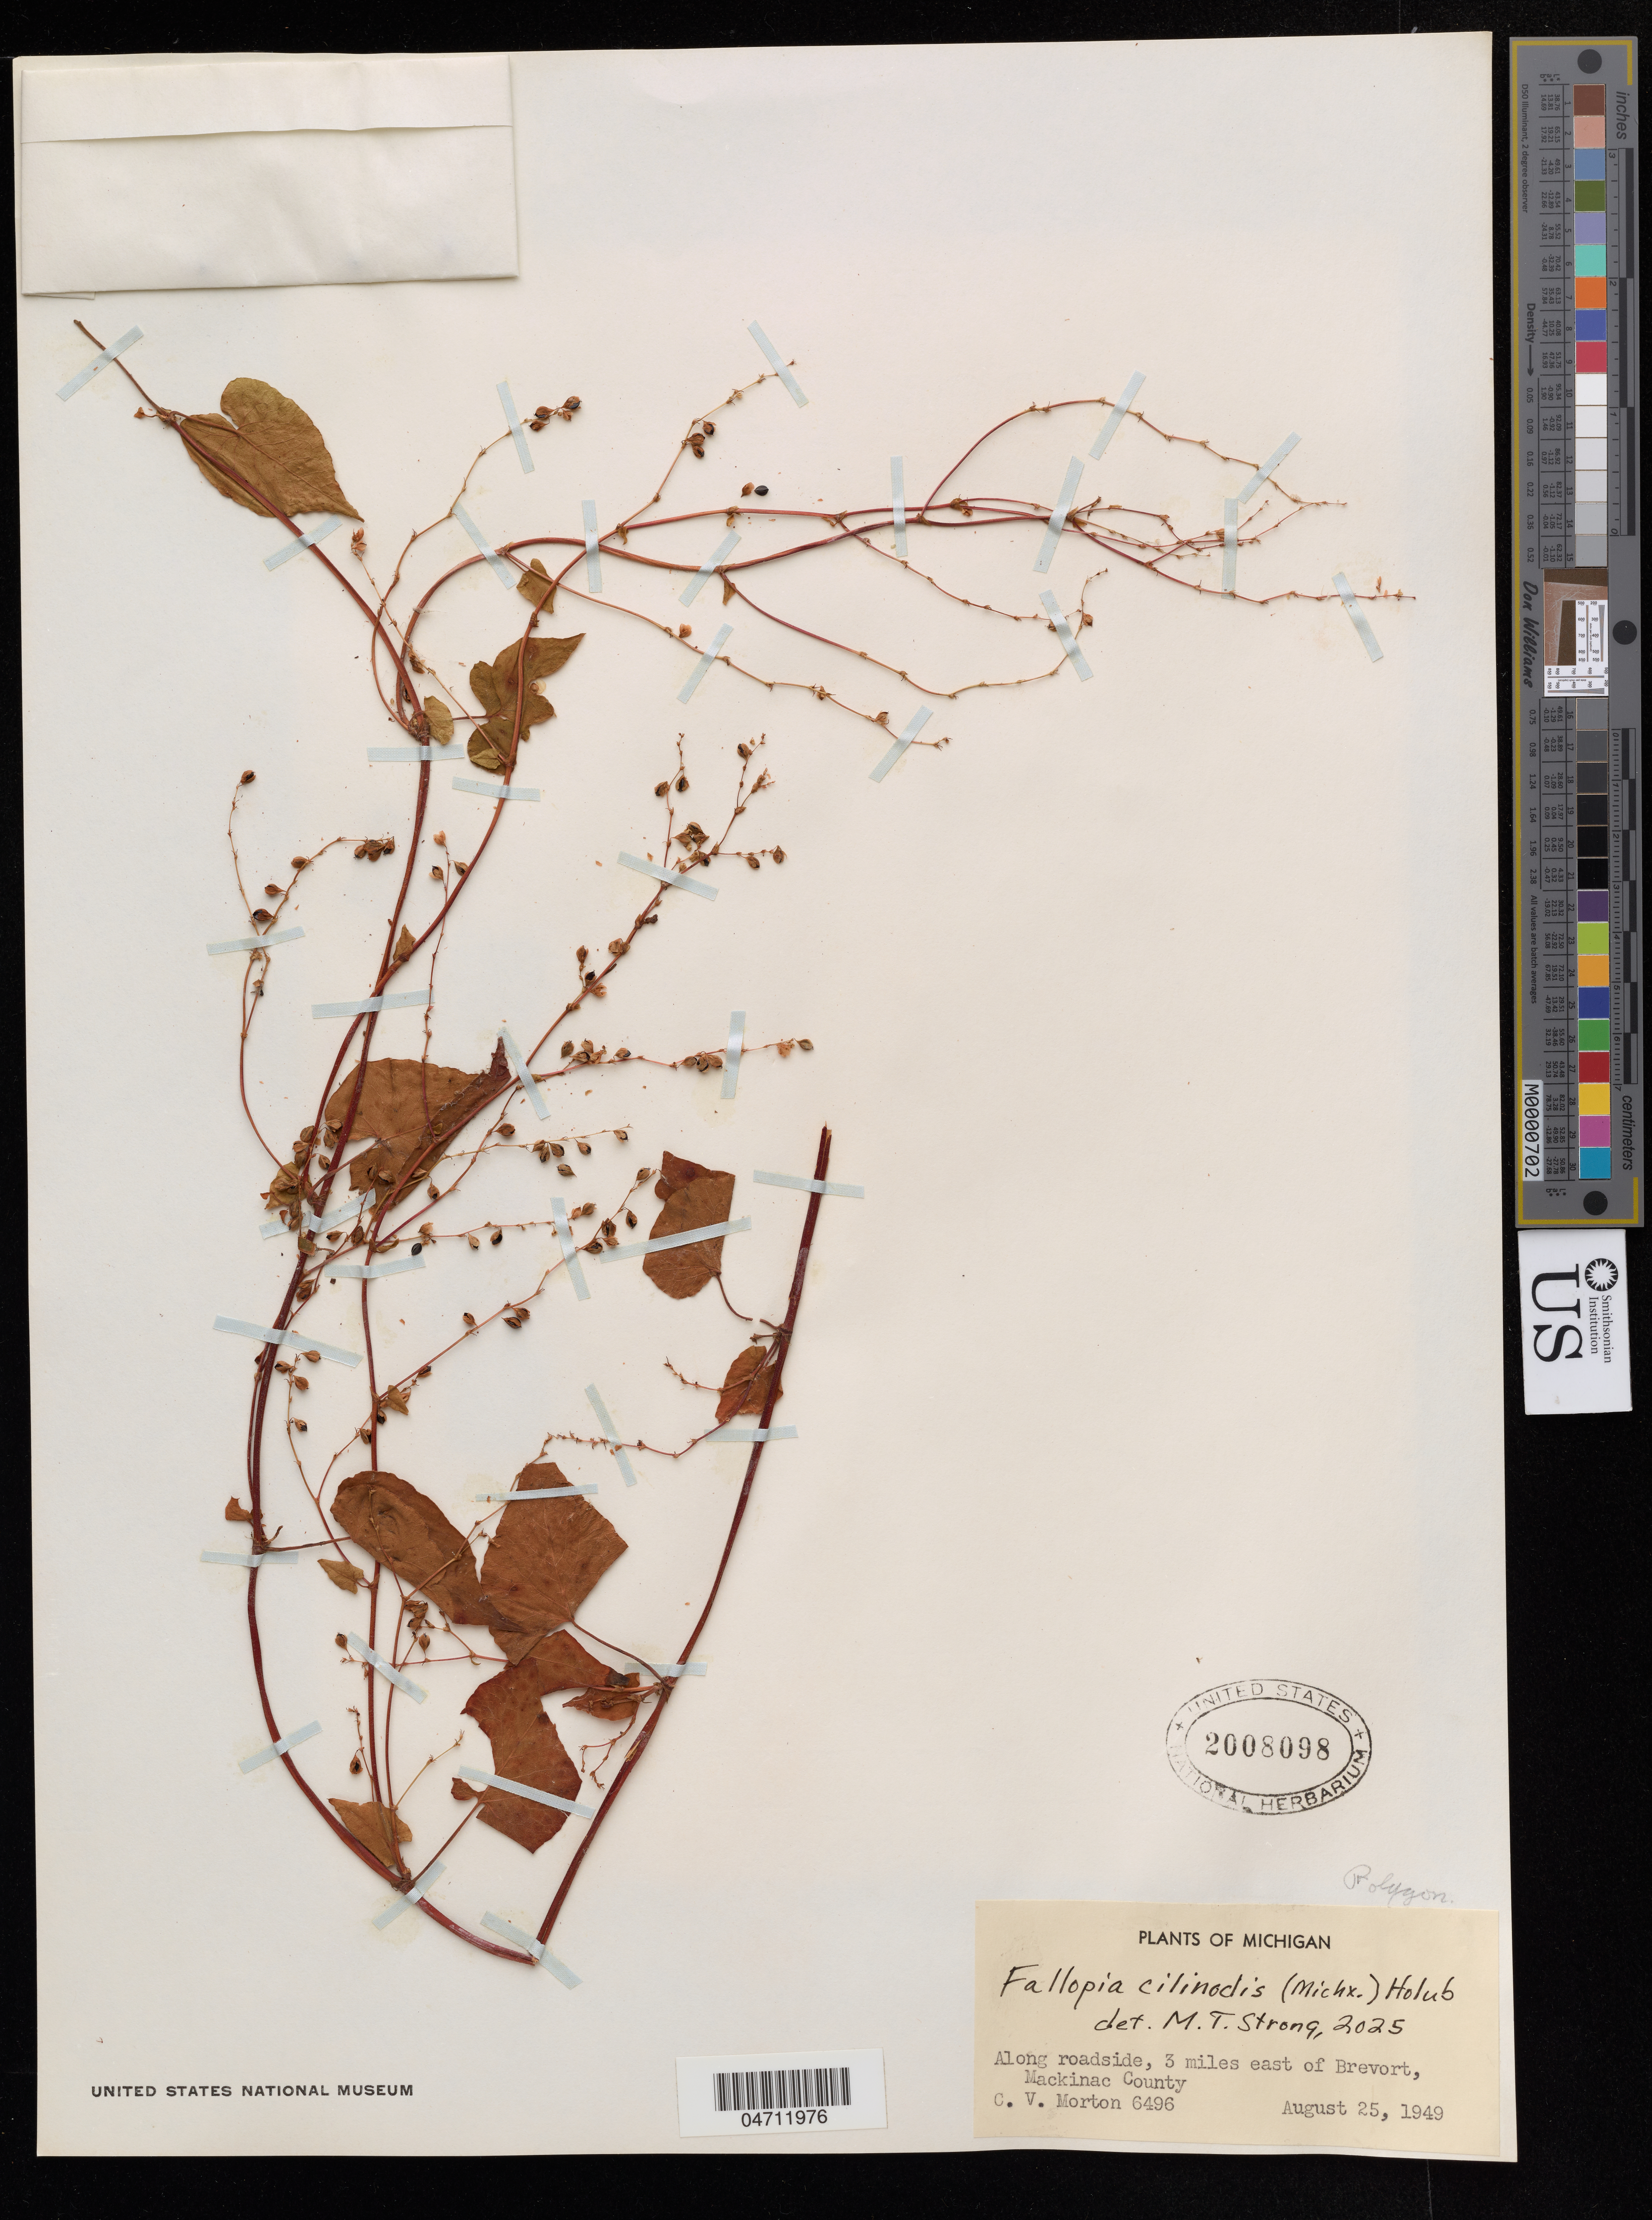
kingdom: Plantae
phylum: Tracheophyta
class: Magnoliopsida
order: Caryophyllales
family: Polygonaceae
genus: Fallopia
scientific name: Fallopia cilinodis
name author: (Michx.) Holub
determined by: Strong, M. T., (US), Smithsonian Institution - National Museum of Natural History (UNITED STATES)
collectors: C. V. Morton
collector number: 6496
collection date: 1949-08-25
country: United States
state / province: Michigan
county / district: Mackinac Co.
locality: In beech forest, 3 miles east of Brevort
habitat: Along roadside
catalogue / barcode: US 2008098